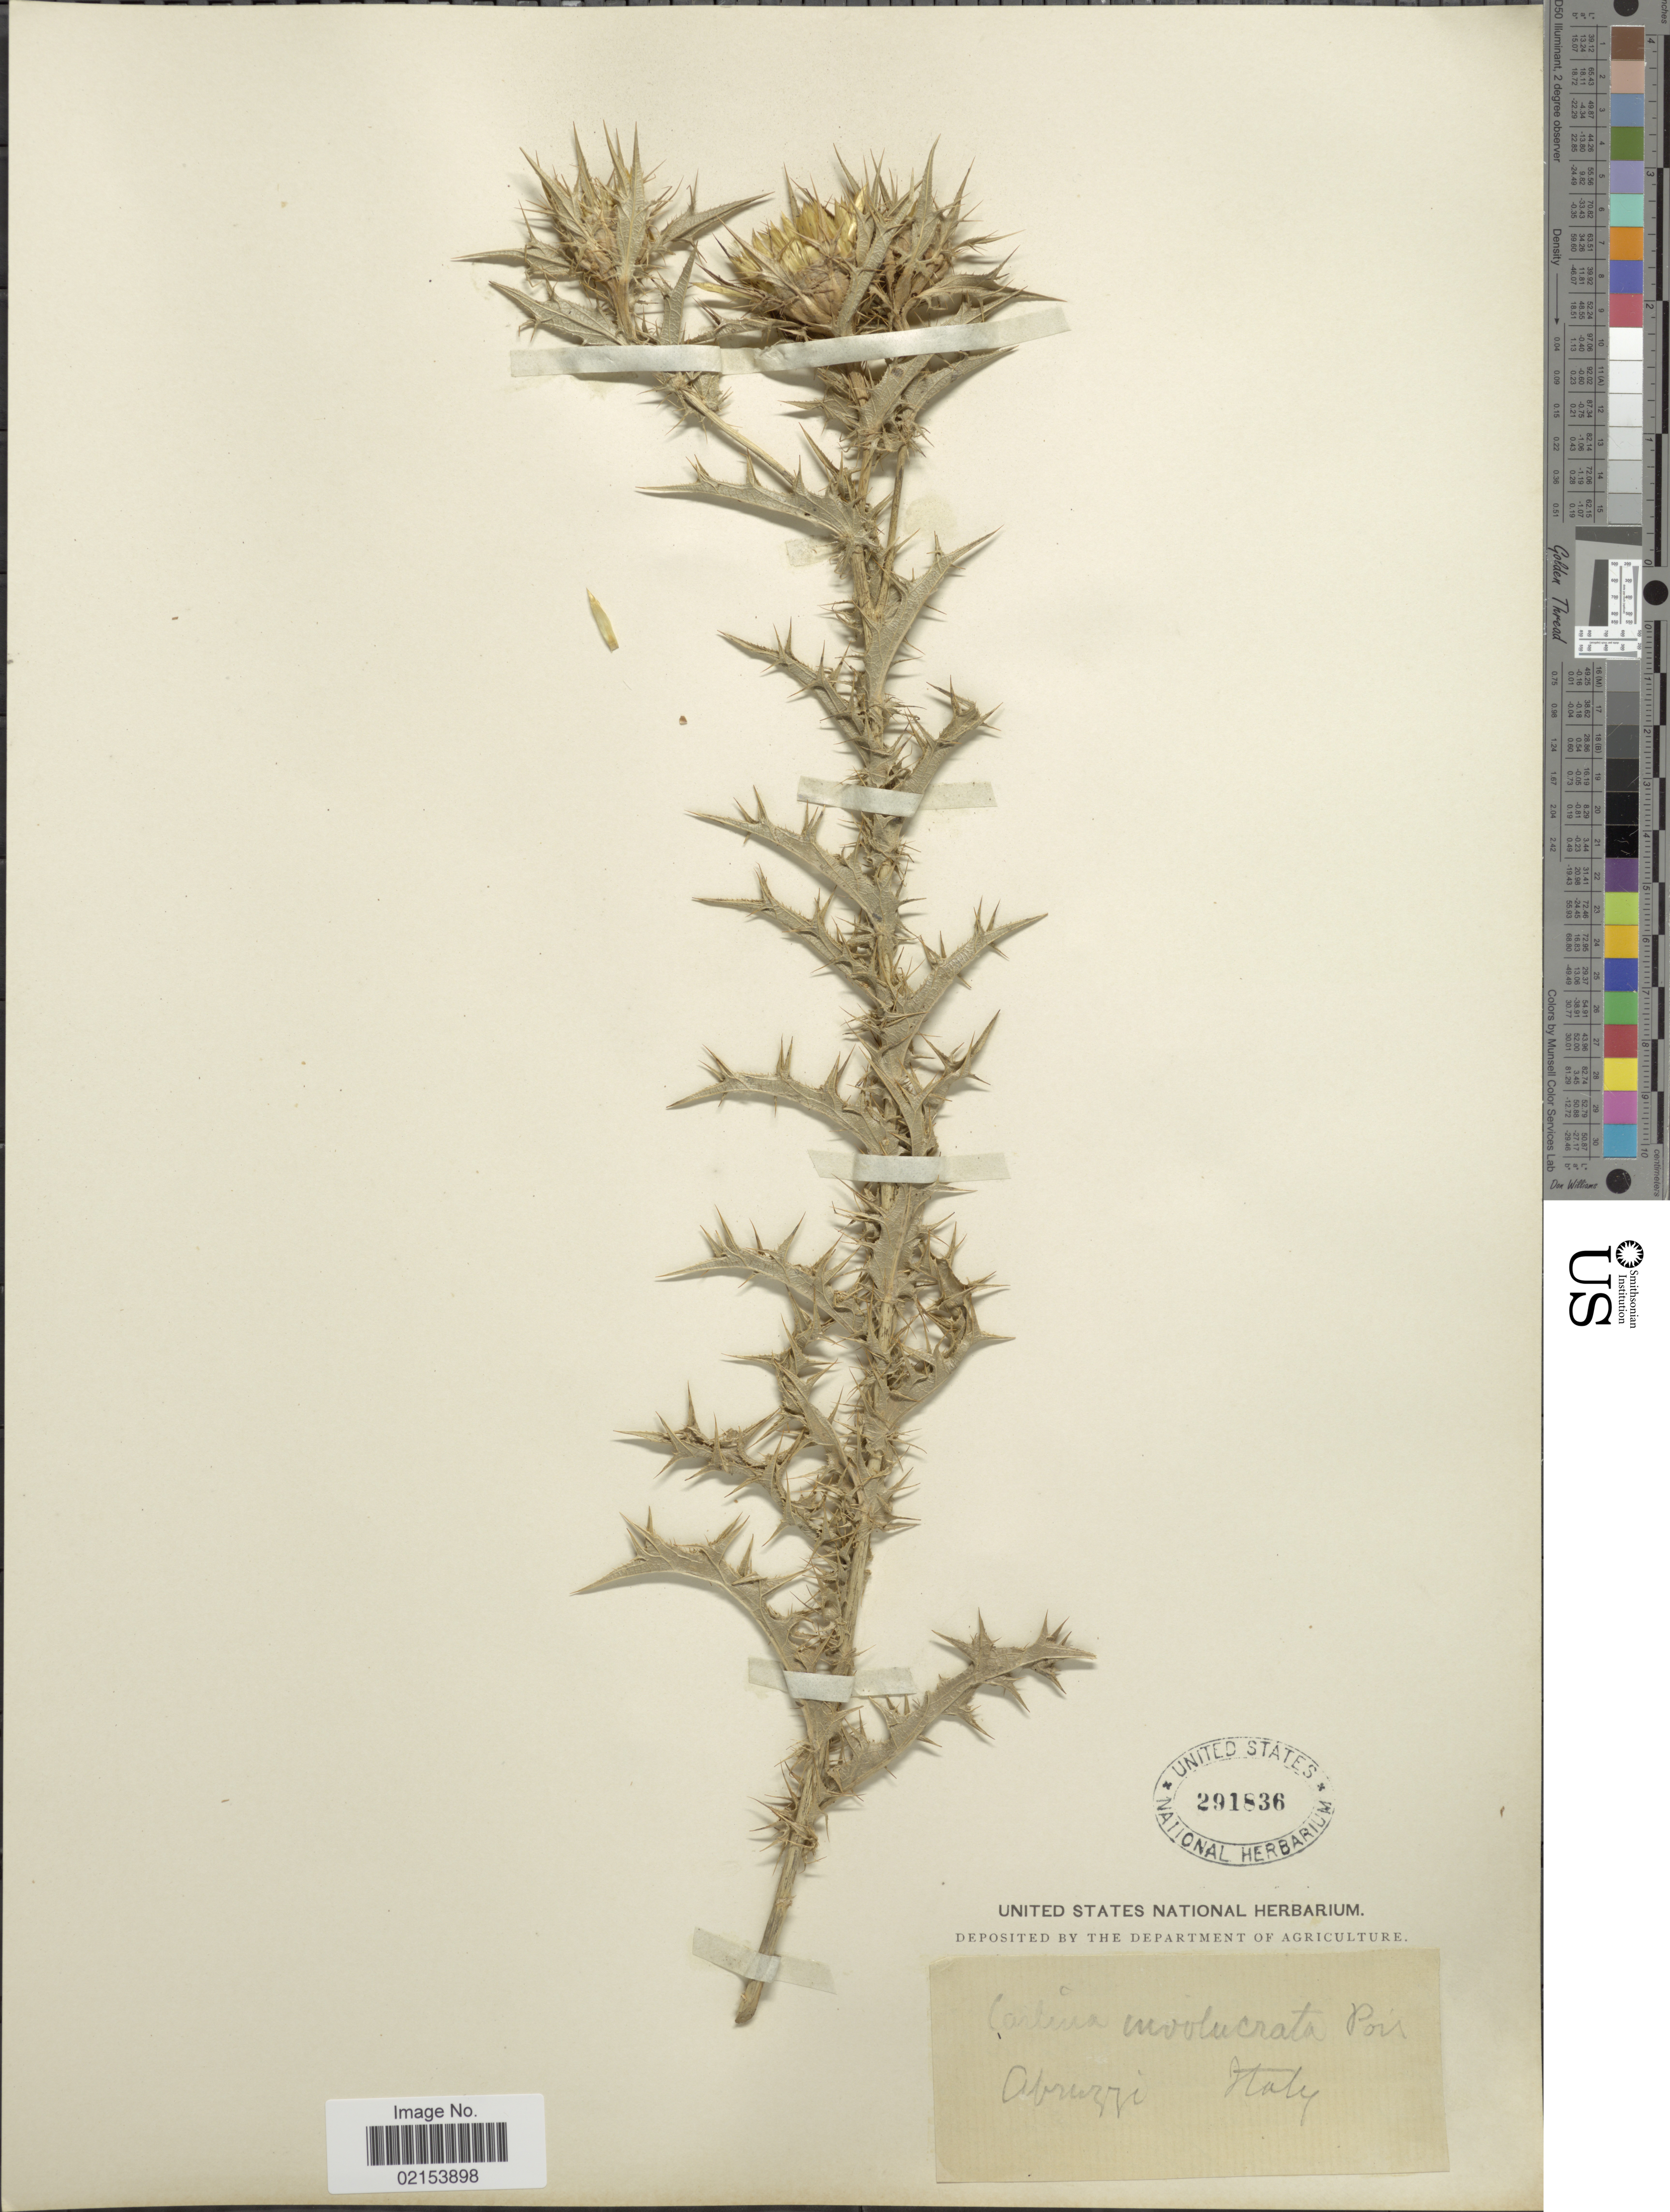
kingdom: Plantae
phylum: Tracheophyta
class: Magnoliopsida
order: Asterales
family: Asteraceae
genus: Carlina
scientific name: Carlina involucrata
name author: Poir.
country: Italy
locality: Abruzzi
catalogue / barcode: US 291836